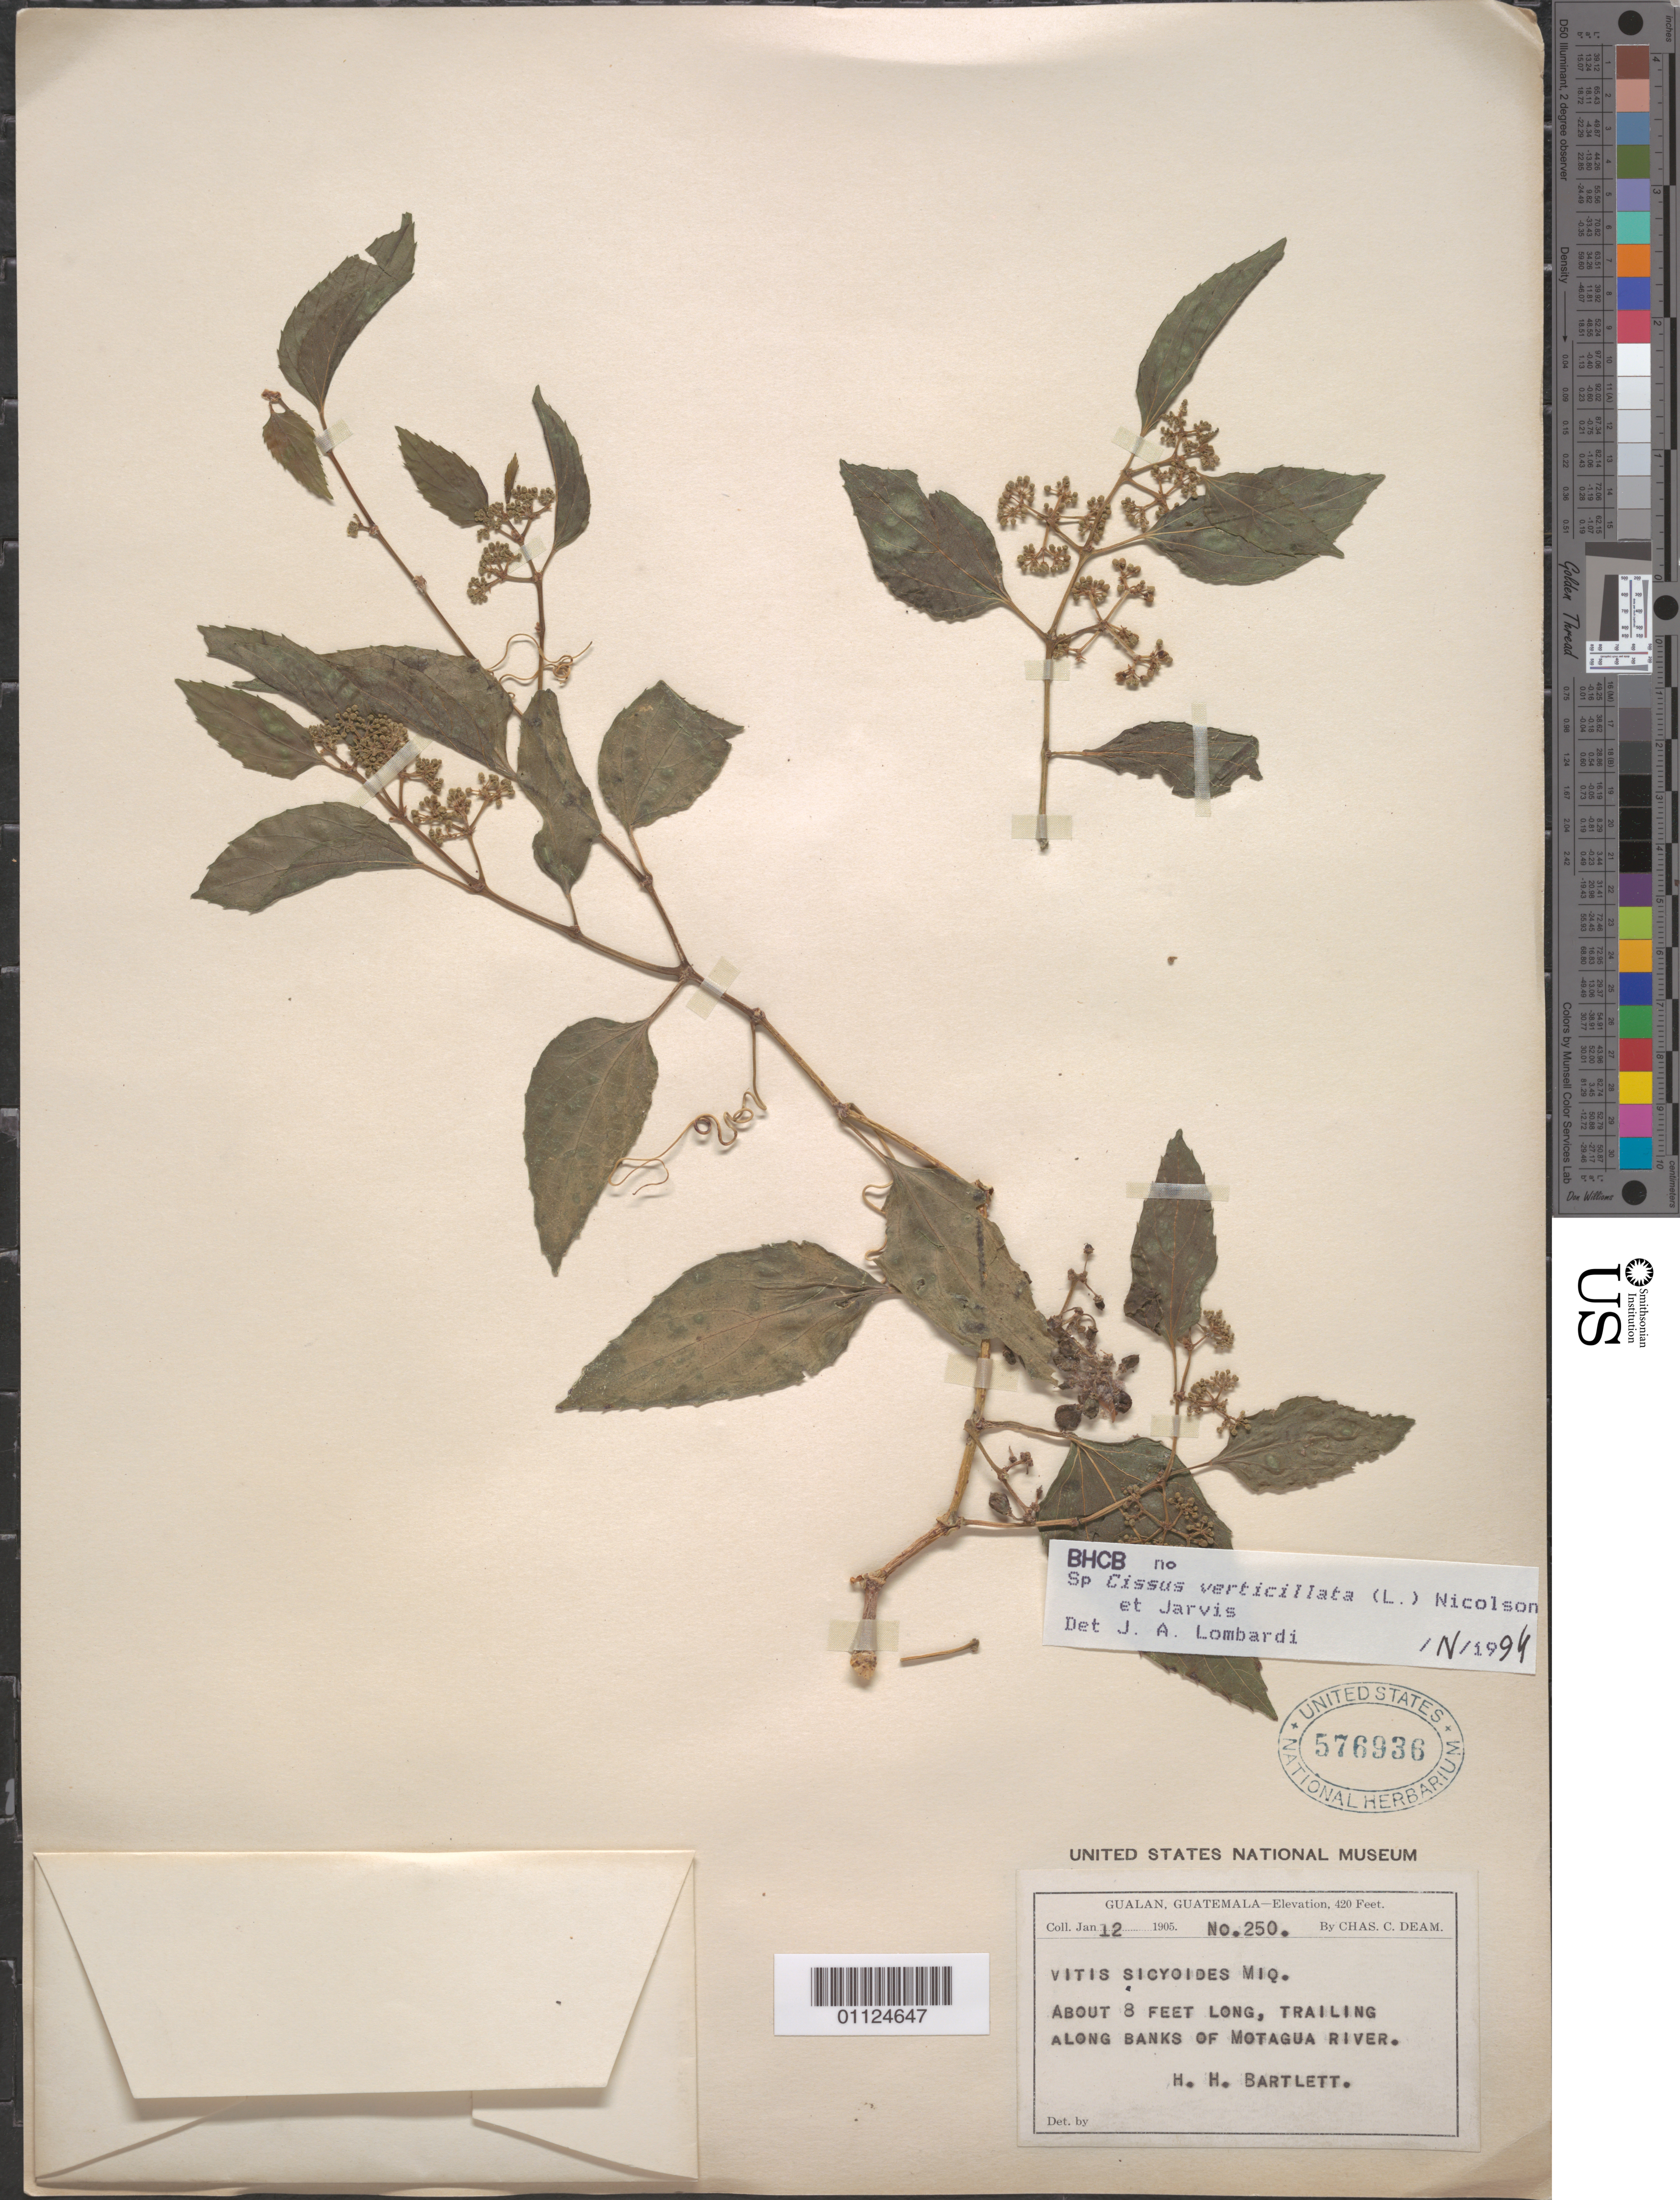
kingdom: Plantae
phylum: Tracheophyta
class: Magnoliopsida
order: Vitales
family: Vitaceae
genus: Cissus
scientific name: Cissus verticillata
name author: (L.) Nicolson & C.E. Jarvis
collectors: C. C. Deam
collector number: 250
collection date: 1905-01-12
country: Guatemala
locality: Gualan.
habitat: Trailing along banks of river.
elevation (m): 128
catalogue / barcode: US 576936